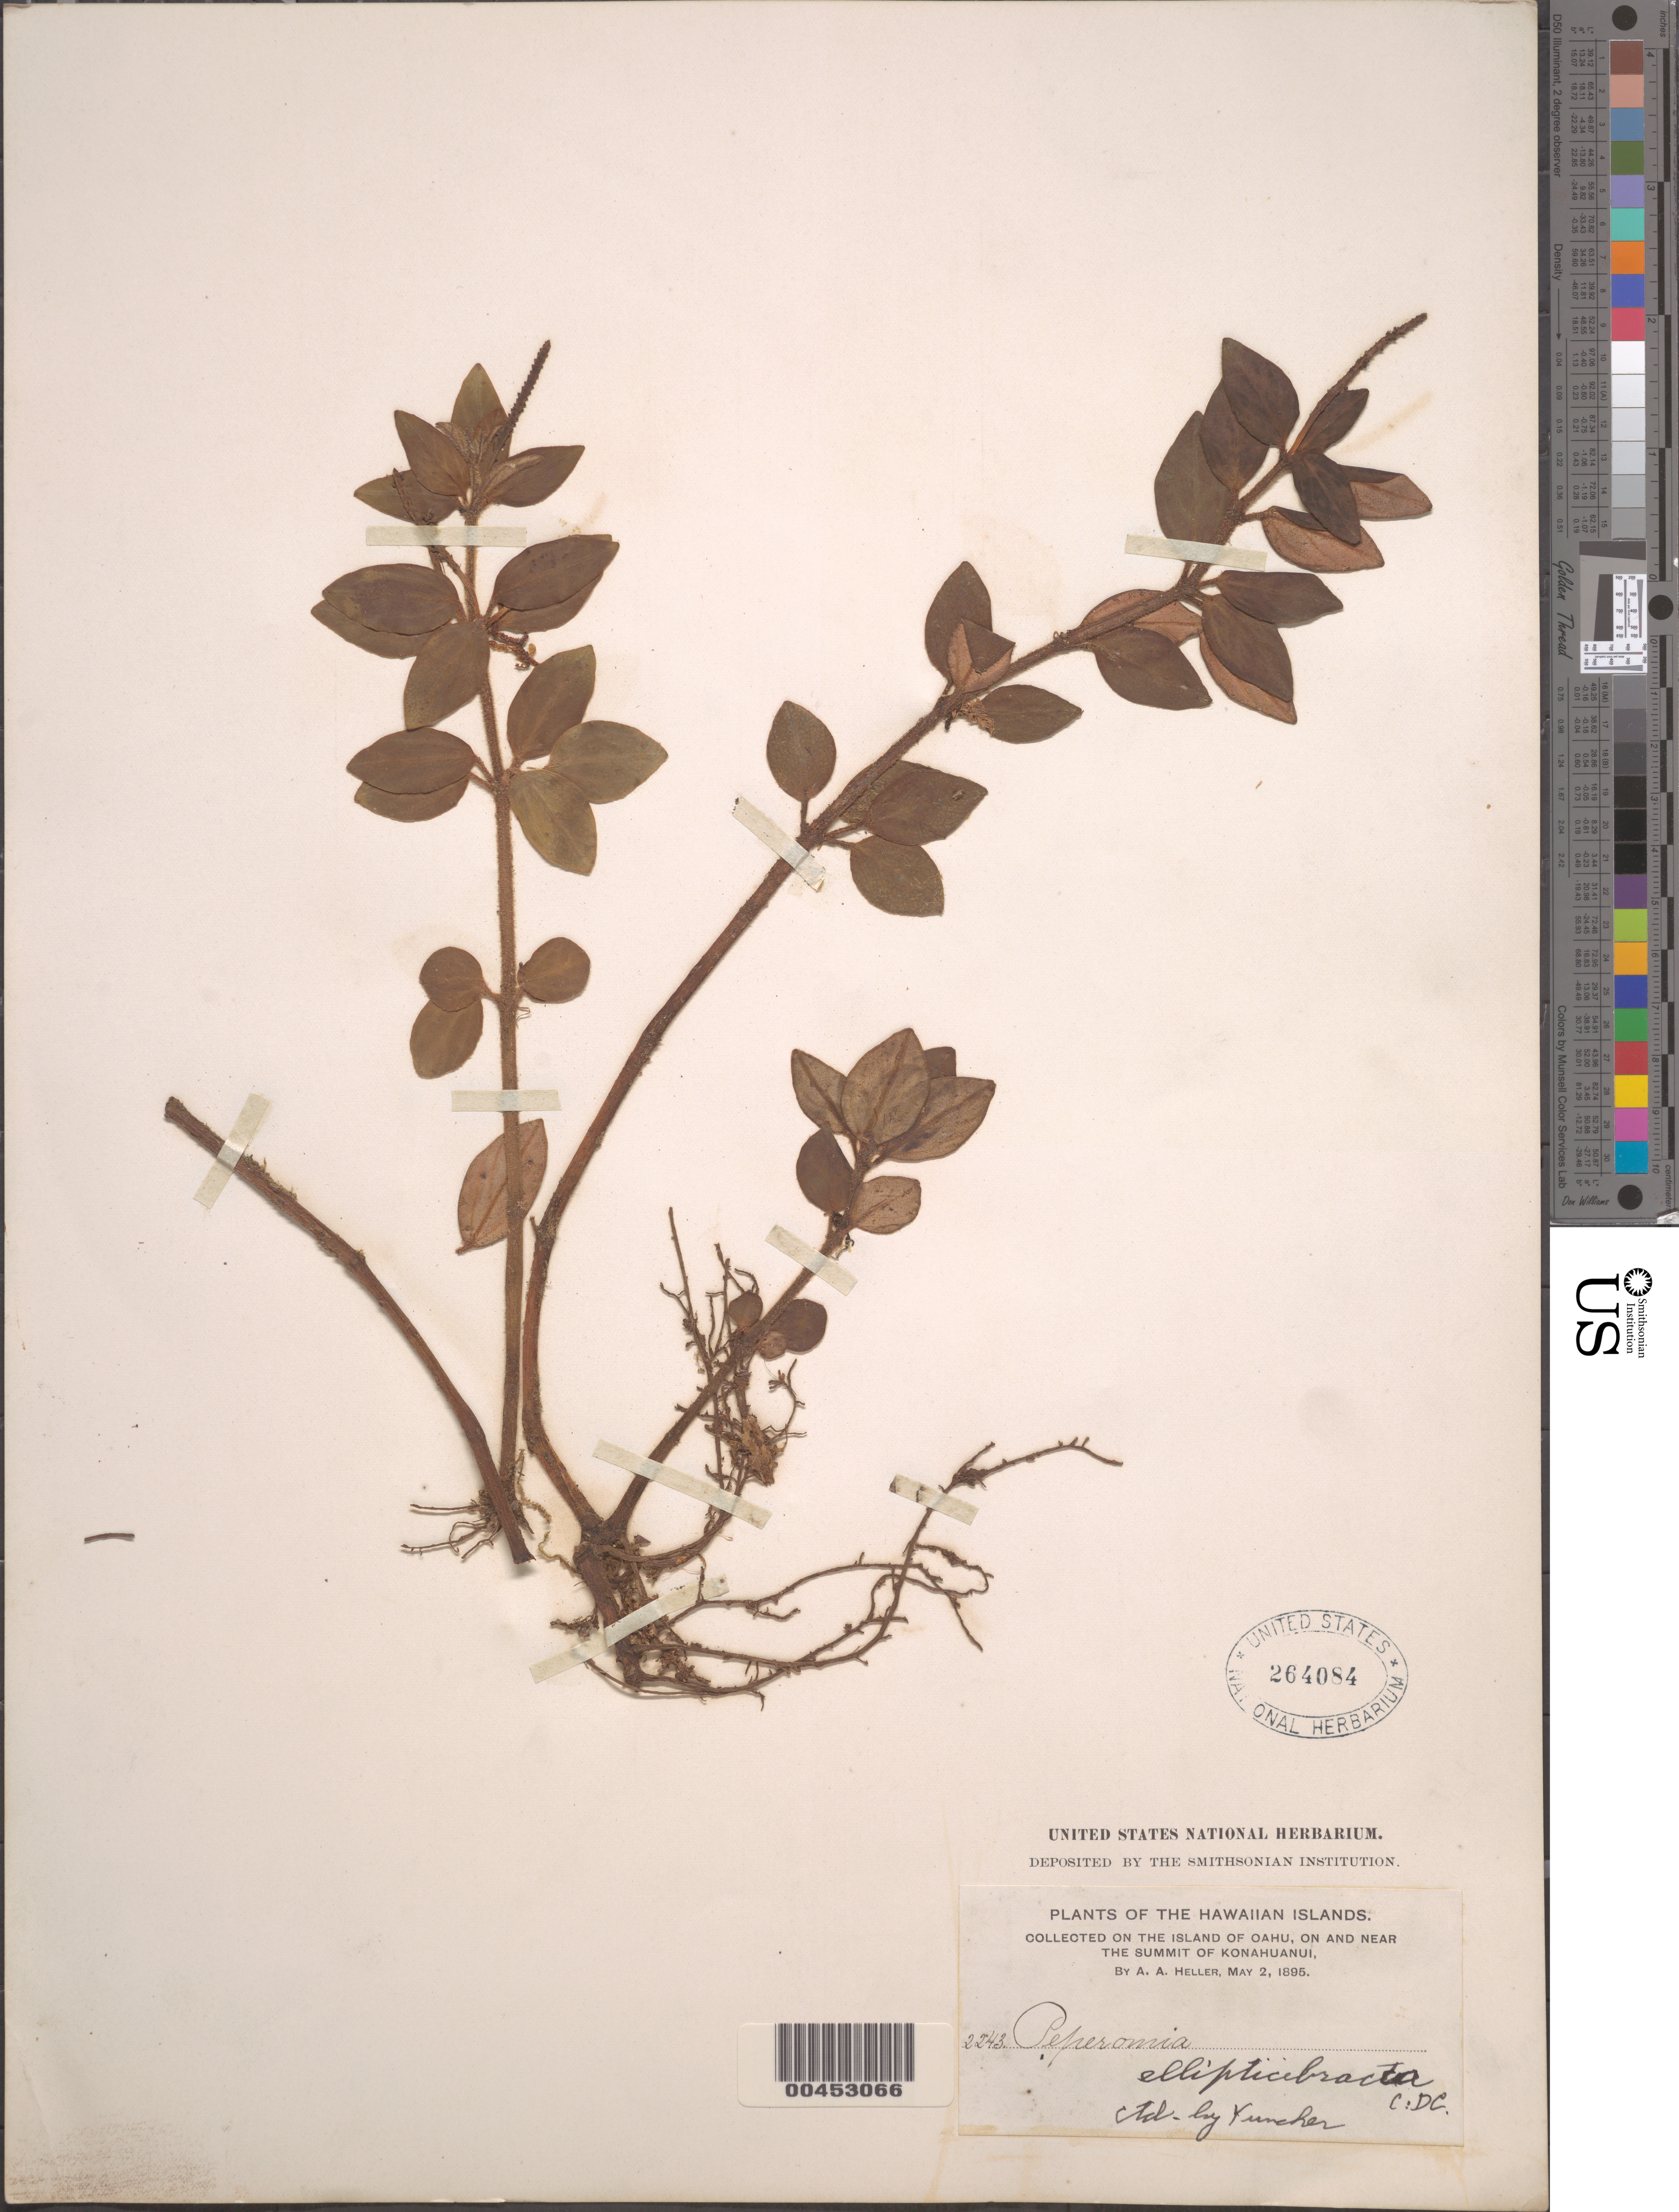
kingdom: Plantae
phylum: Tracheophyta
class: Magnoliopsida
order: Piperales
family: Piperaceae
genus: Peperomia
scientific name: Peperomia ellipticibacca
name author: C. DC.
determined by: Yuncker, T. G.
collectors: A. A. Heller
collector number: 2243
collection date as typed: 2 May 1895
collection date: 1895-05-02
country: United States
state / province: Hawaii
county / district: Honolulu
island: Oahu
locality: On and near the summit of Konahuanui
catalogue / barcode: US 264084